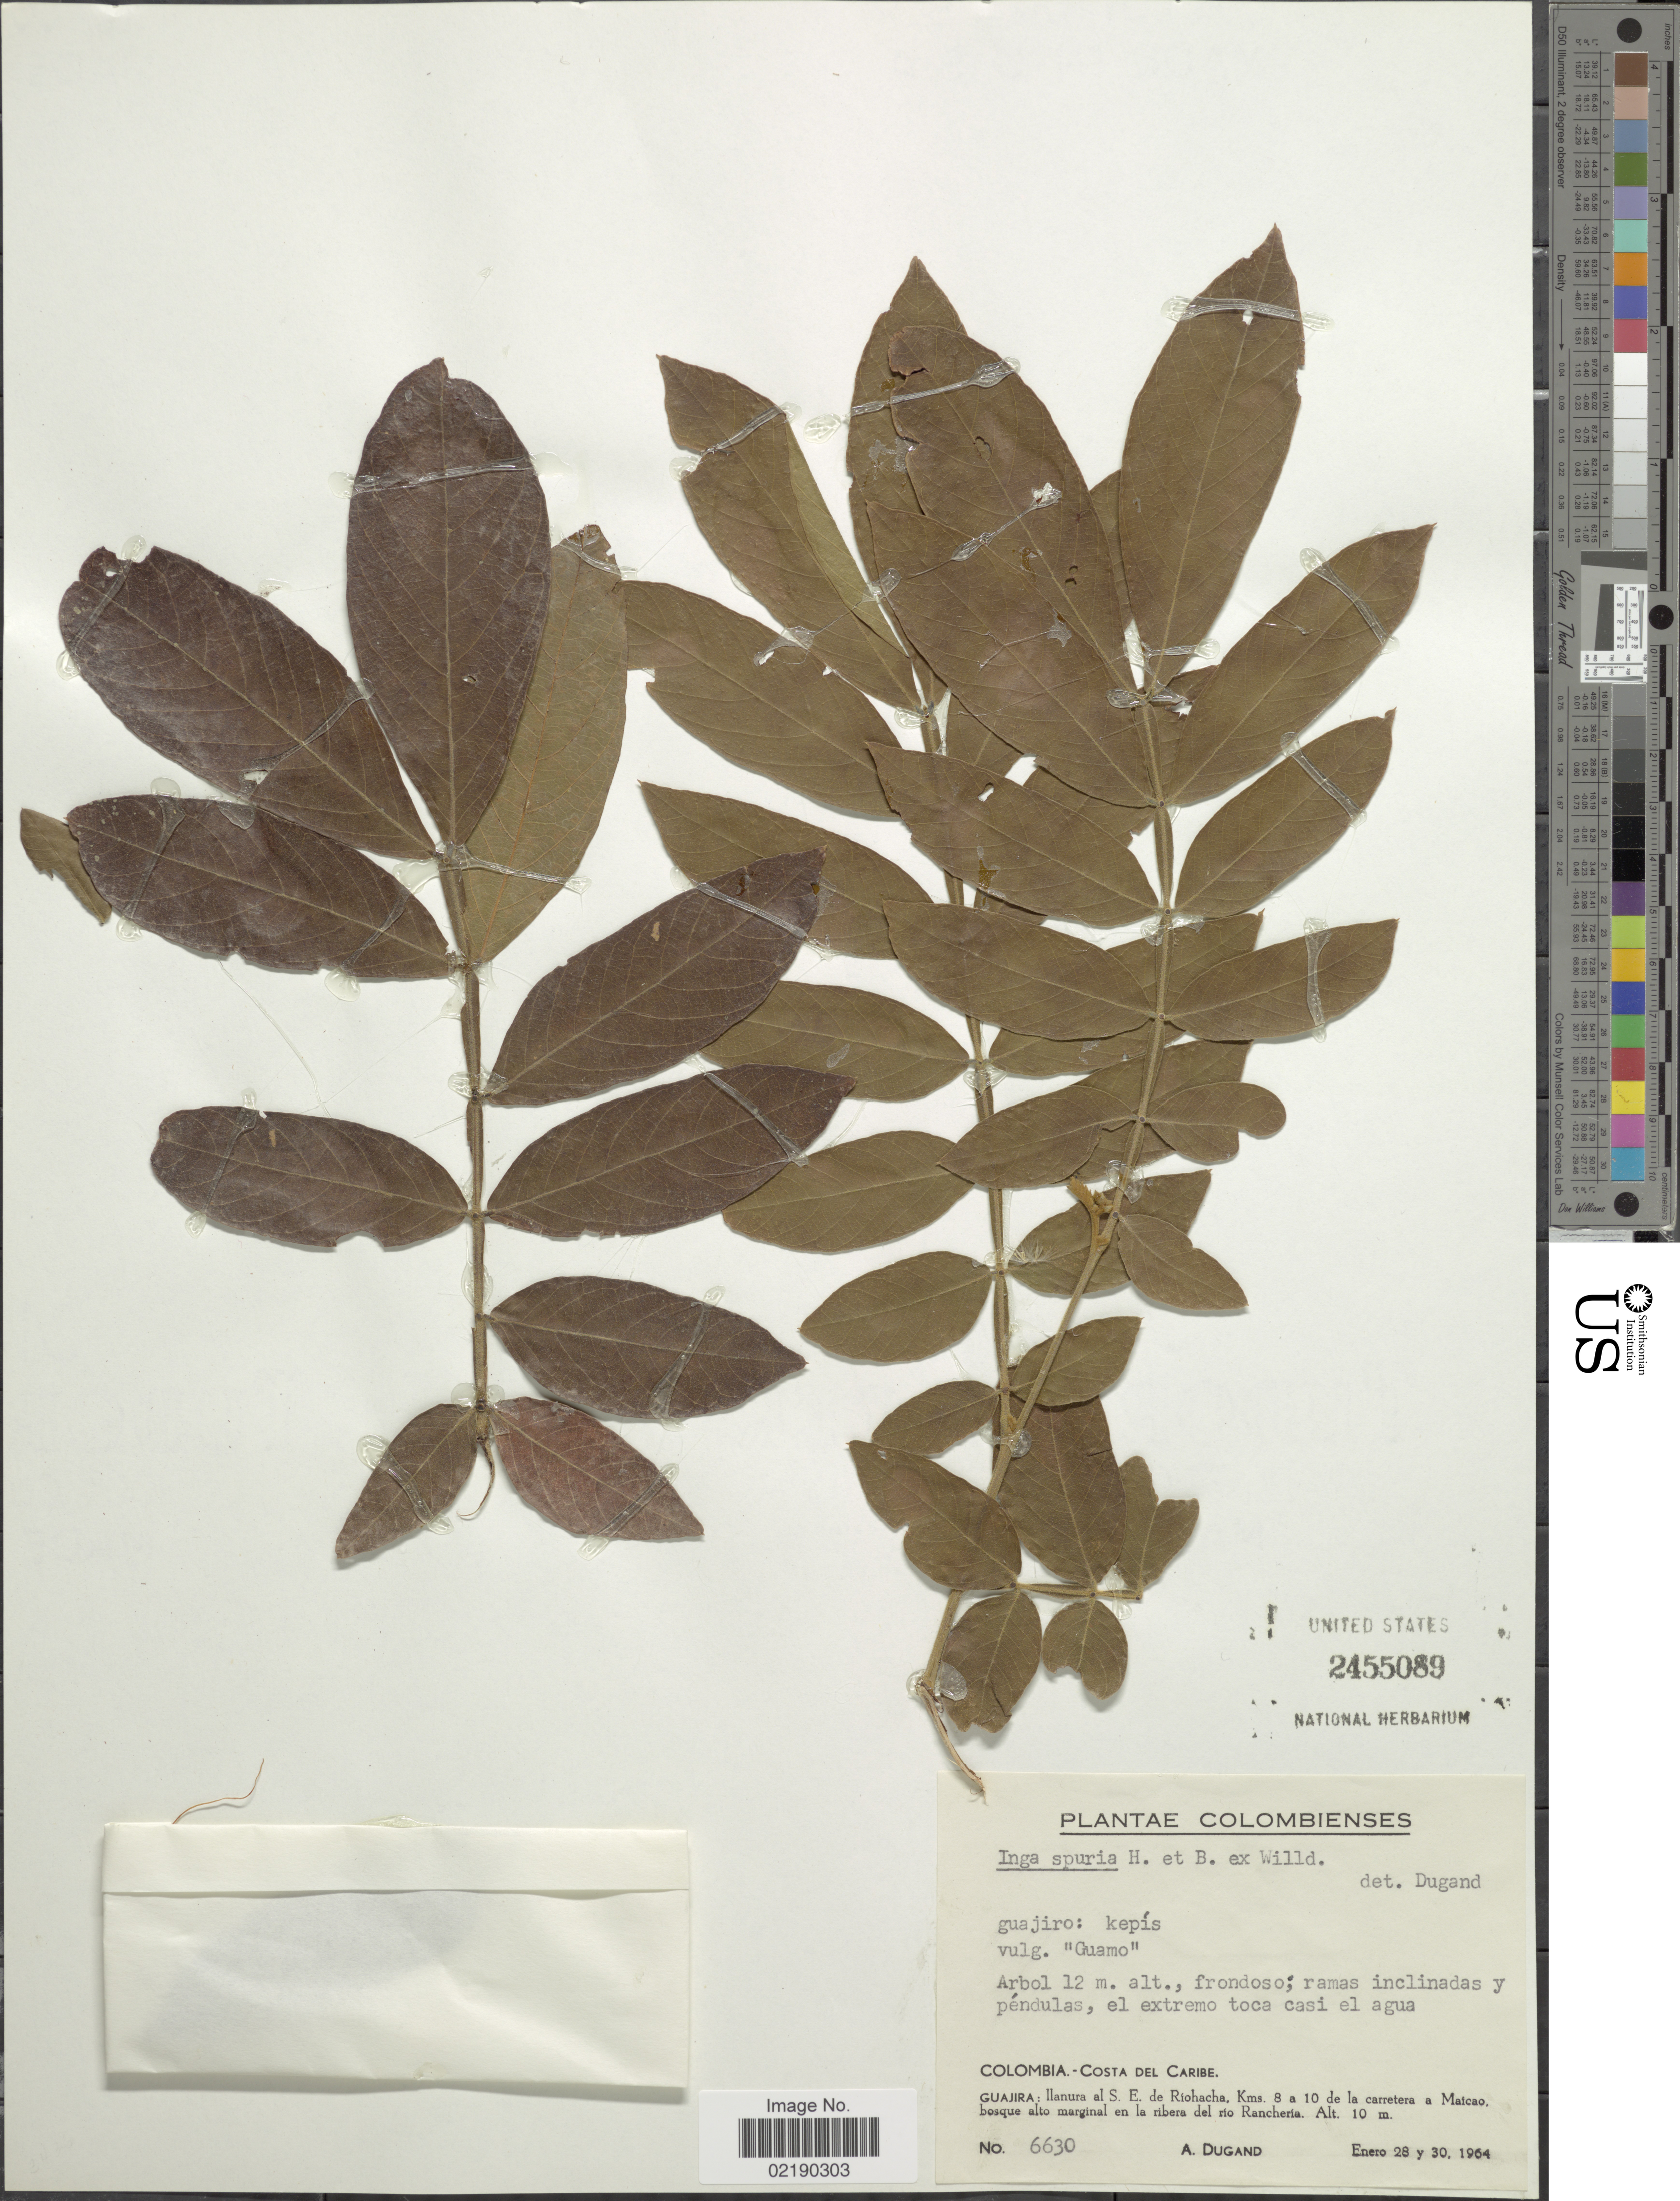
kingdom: Plantae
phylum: Tracheophyta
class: Magnoliopsida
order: Fabales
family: Fabaceae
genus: Inga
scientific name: Inga vera subsp. vera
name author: Willd.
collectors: A. Dugand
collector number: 6630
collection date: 1964-01-28/1964-01-30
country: Colombia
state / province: La Guajira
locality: Colombienses. Costa del Caribe. Guajira: llanura al S. E. de Riochacha, Kms. 8 a 10 de la carretera a Maicao, bosque alto marginal en la ribera del rio Rancheria.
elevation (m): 10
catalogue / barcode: US 2455089